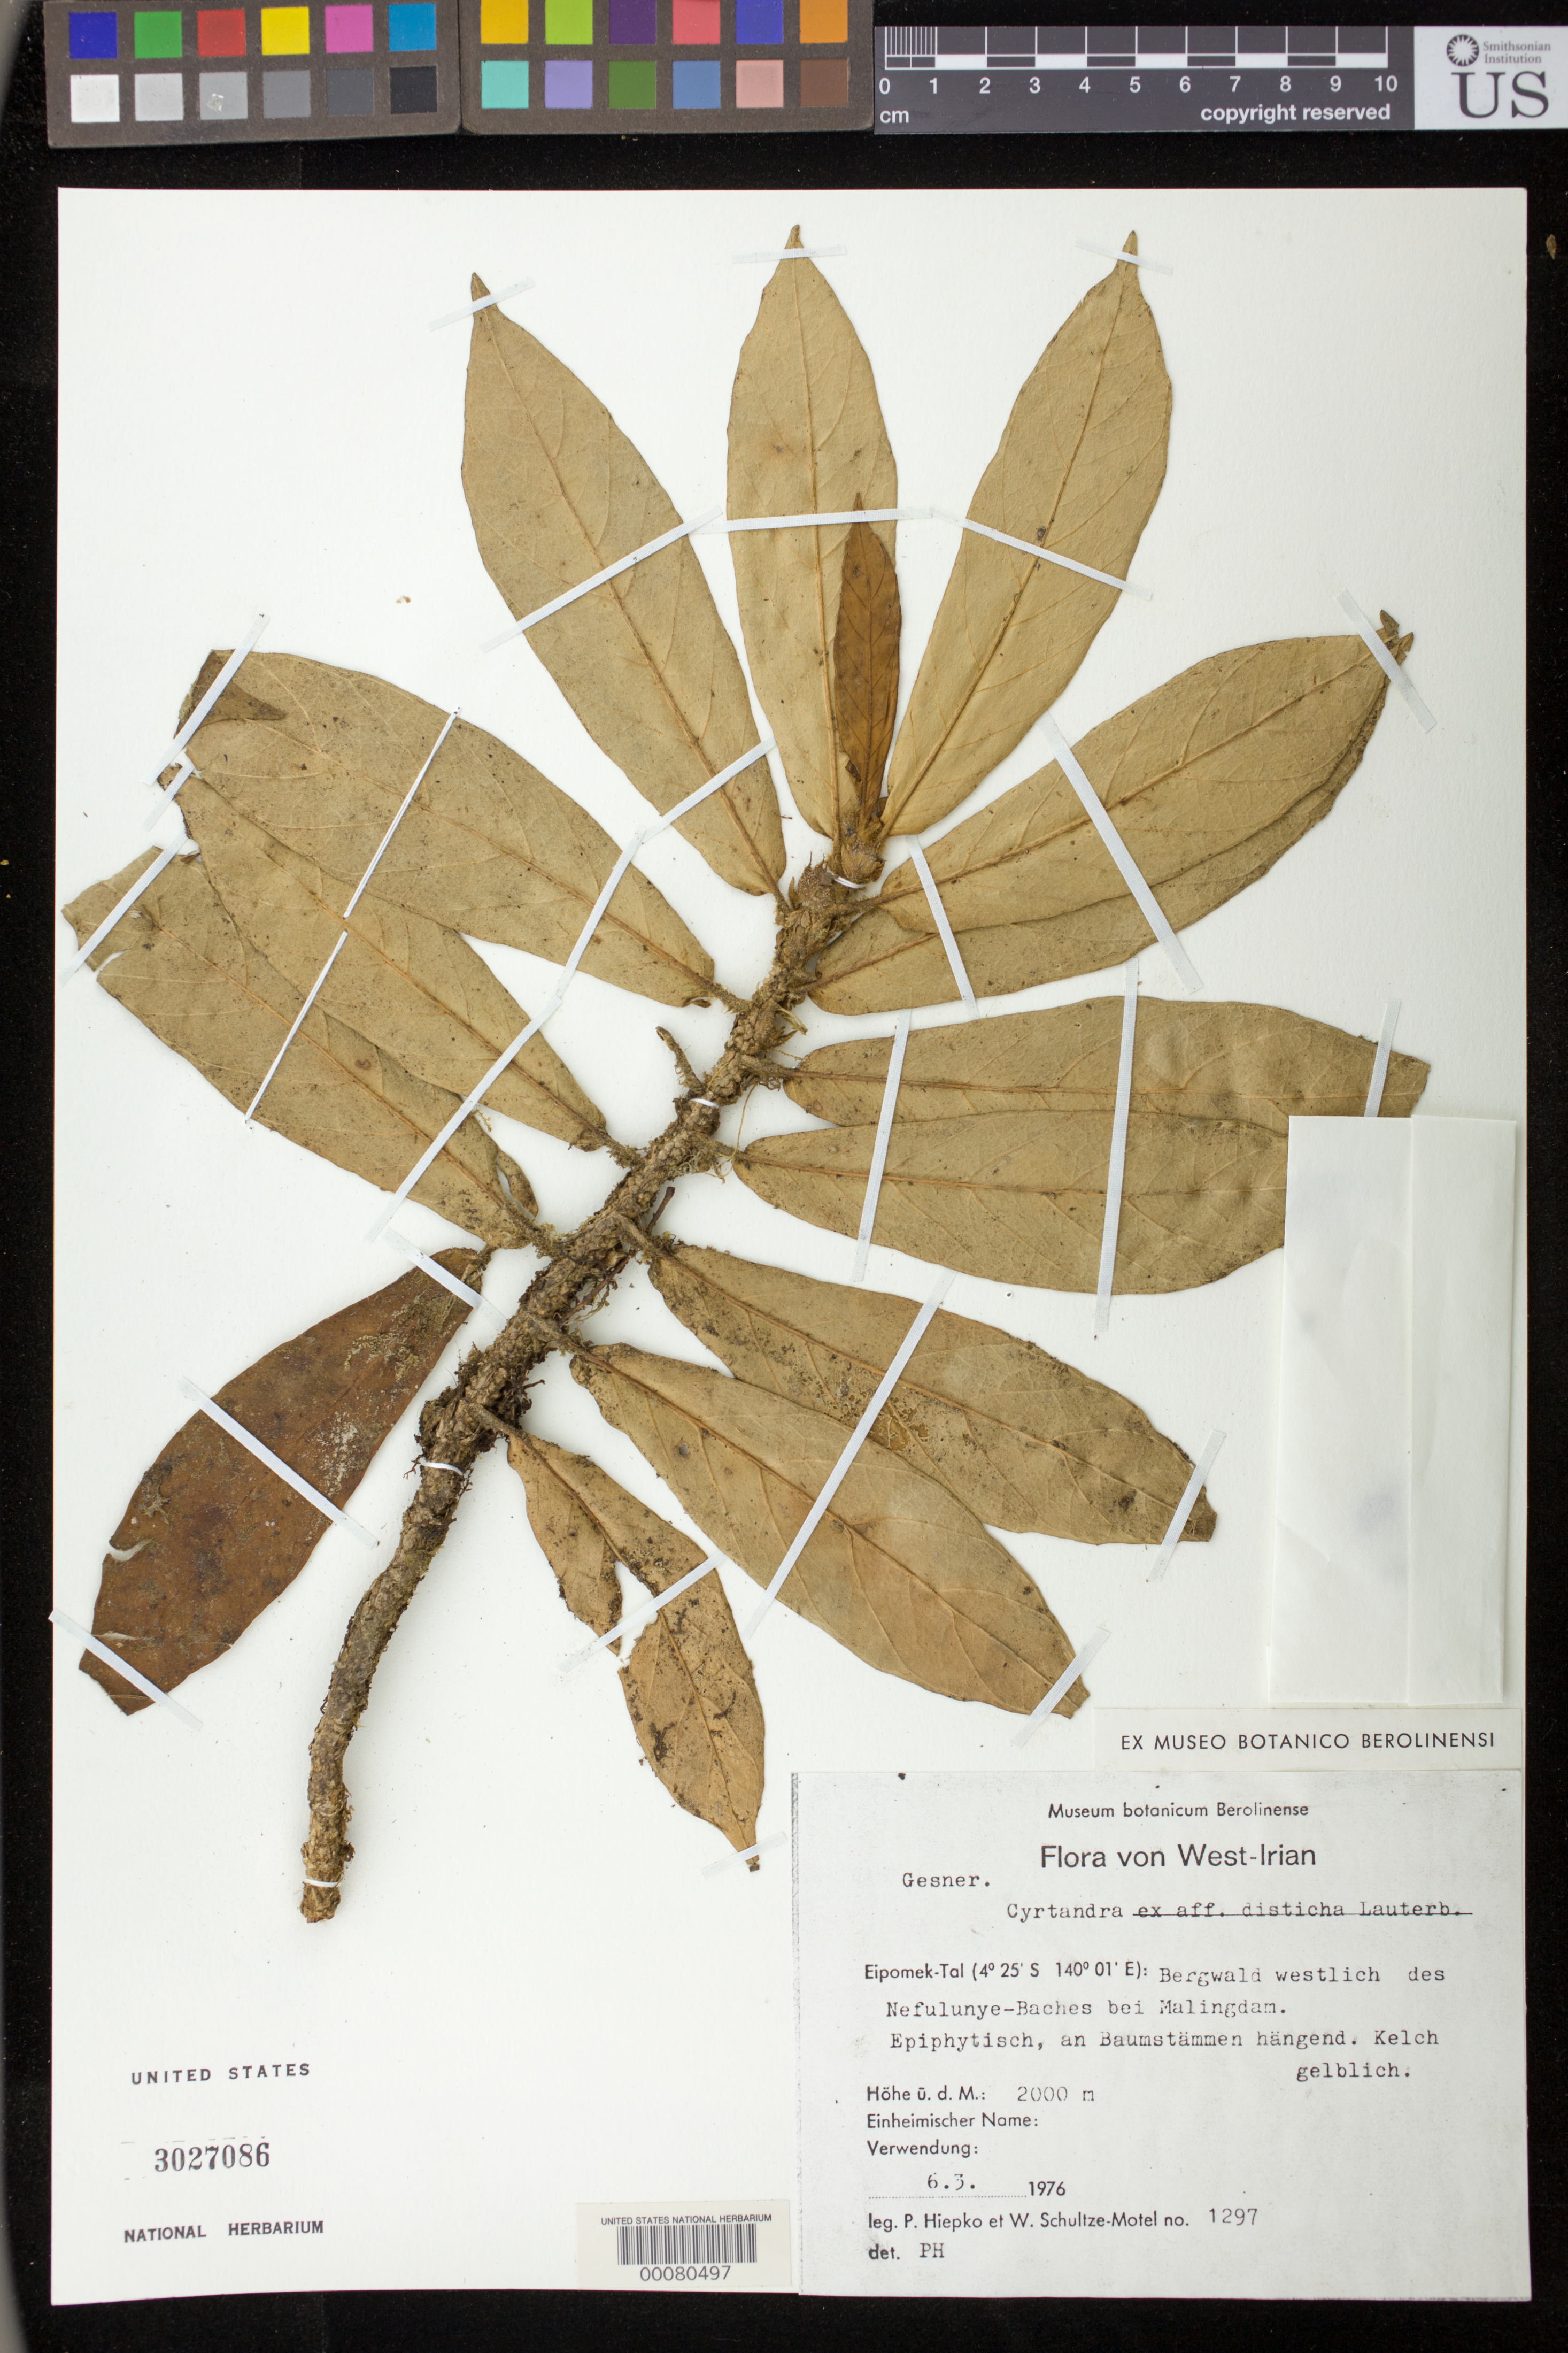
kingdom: Plantae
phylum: Tracheophyta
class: Magnoliopsida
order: Lamiales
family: Gesneriaceae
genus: Cyrtandra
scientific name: Cyrtandra sp.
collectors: P. H. Hiepko & W. Schultze-Motel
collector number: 1297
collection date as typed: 06 Mar 1976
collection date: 1976-03-06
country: Indonesia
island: New Guinea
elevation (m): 2000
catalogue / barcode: US 3027086